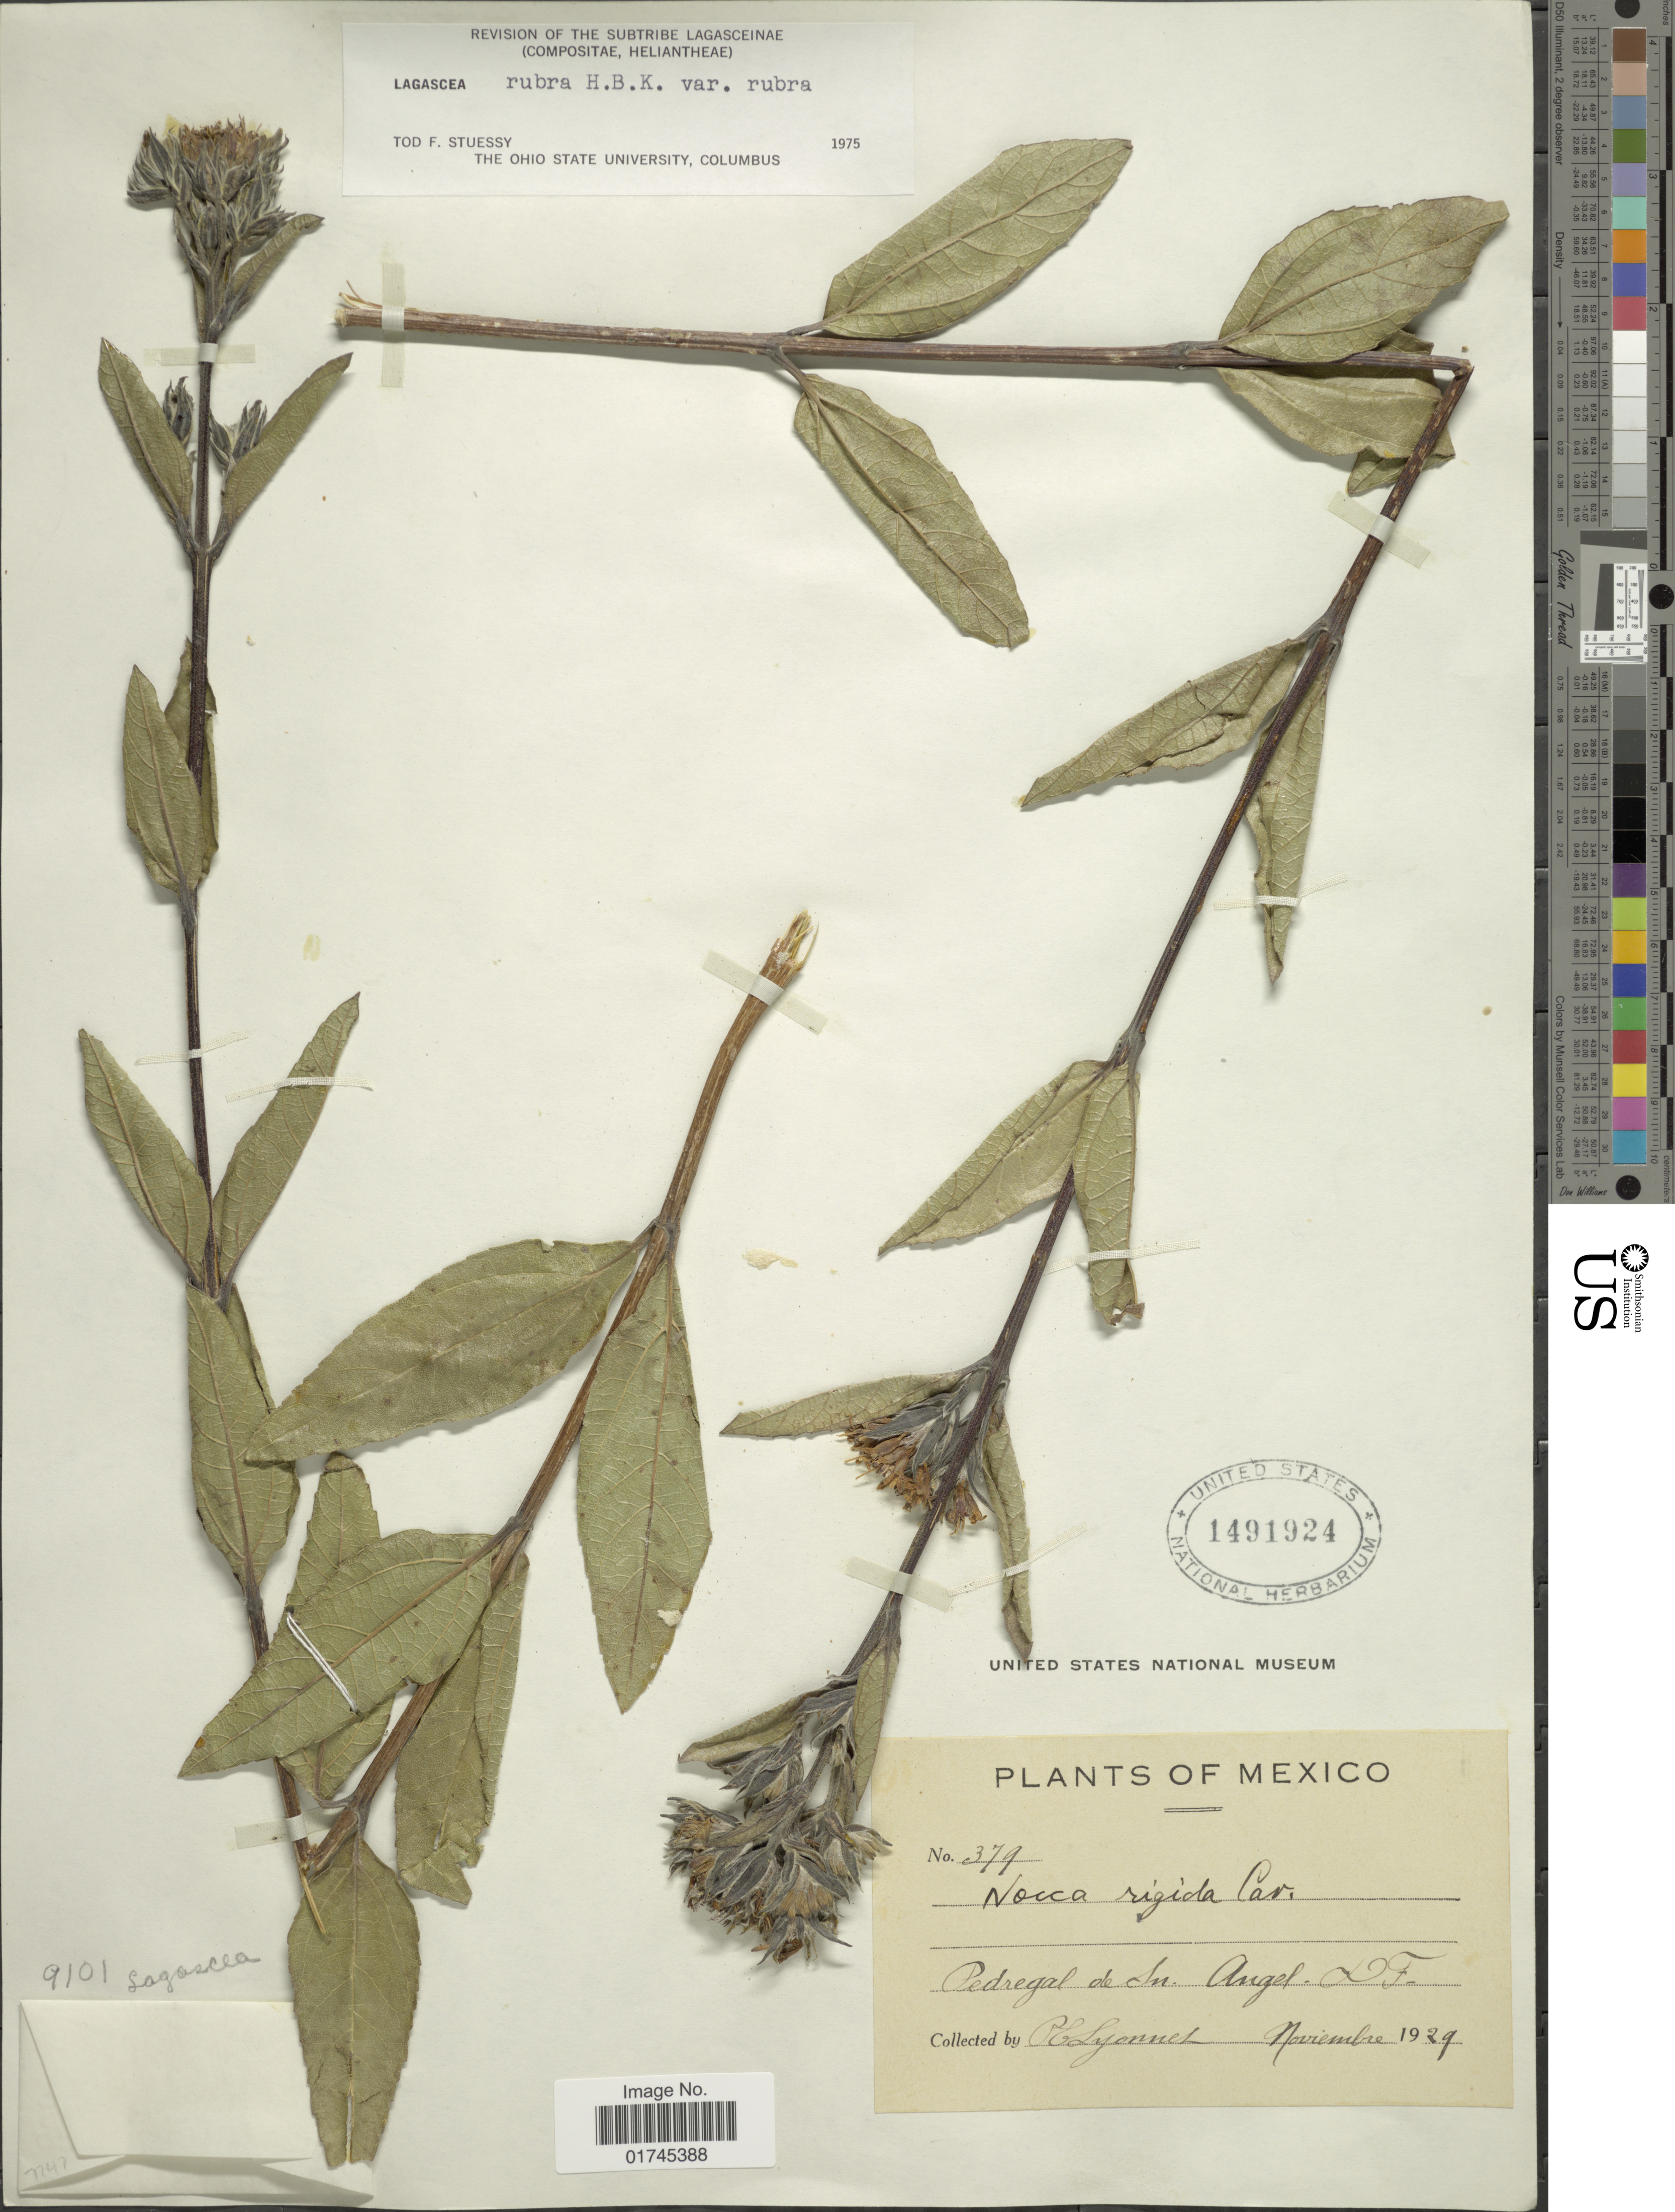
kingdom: Plantae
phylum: Tracheophyta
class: Magnoliopsida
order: Asterales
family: Asteraceae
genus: Lagascea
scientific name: Lagascea rigida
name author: Cav.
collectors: C. Lyonnet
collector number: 379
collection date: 1929-11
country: Mexico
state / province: Distrito Federal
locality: Pedregal de Sn. Angel.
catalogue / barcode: US 1491924